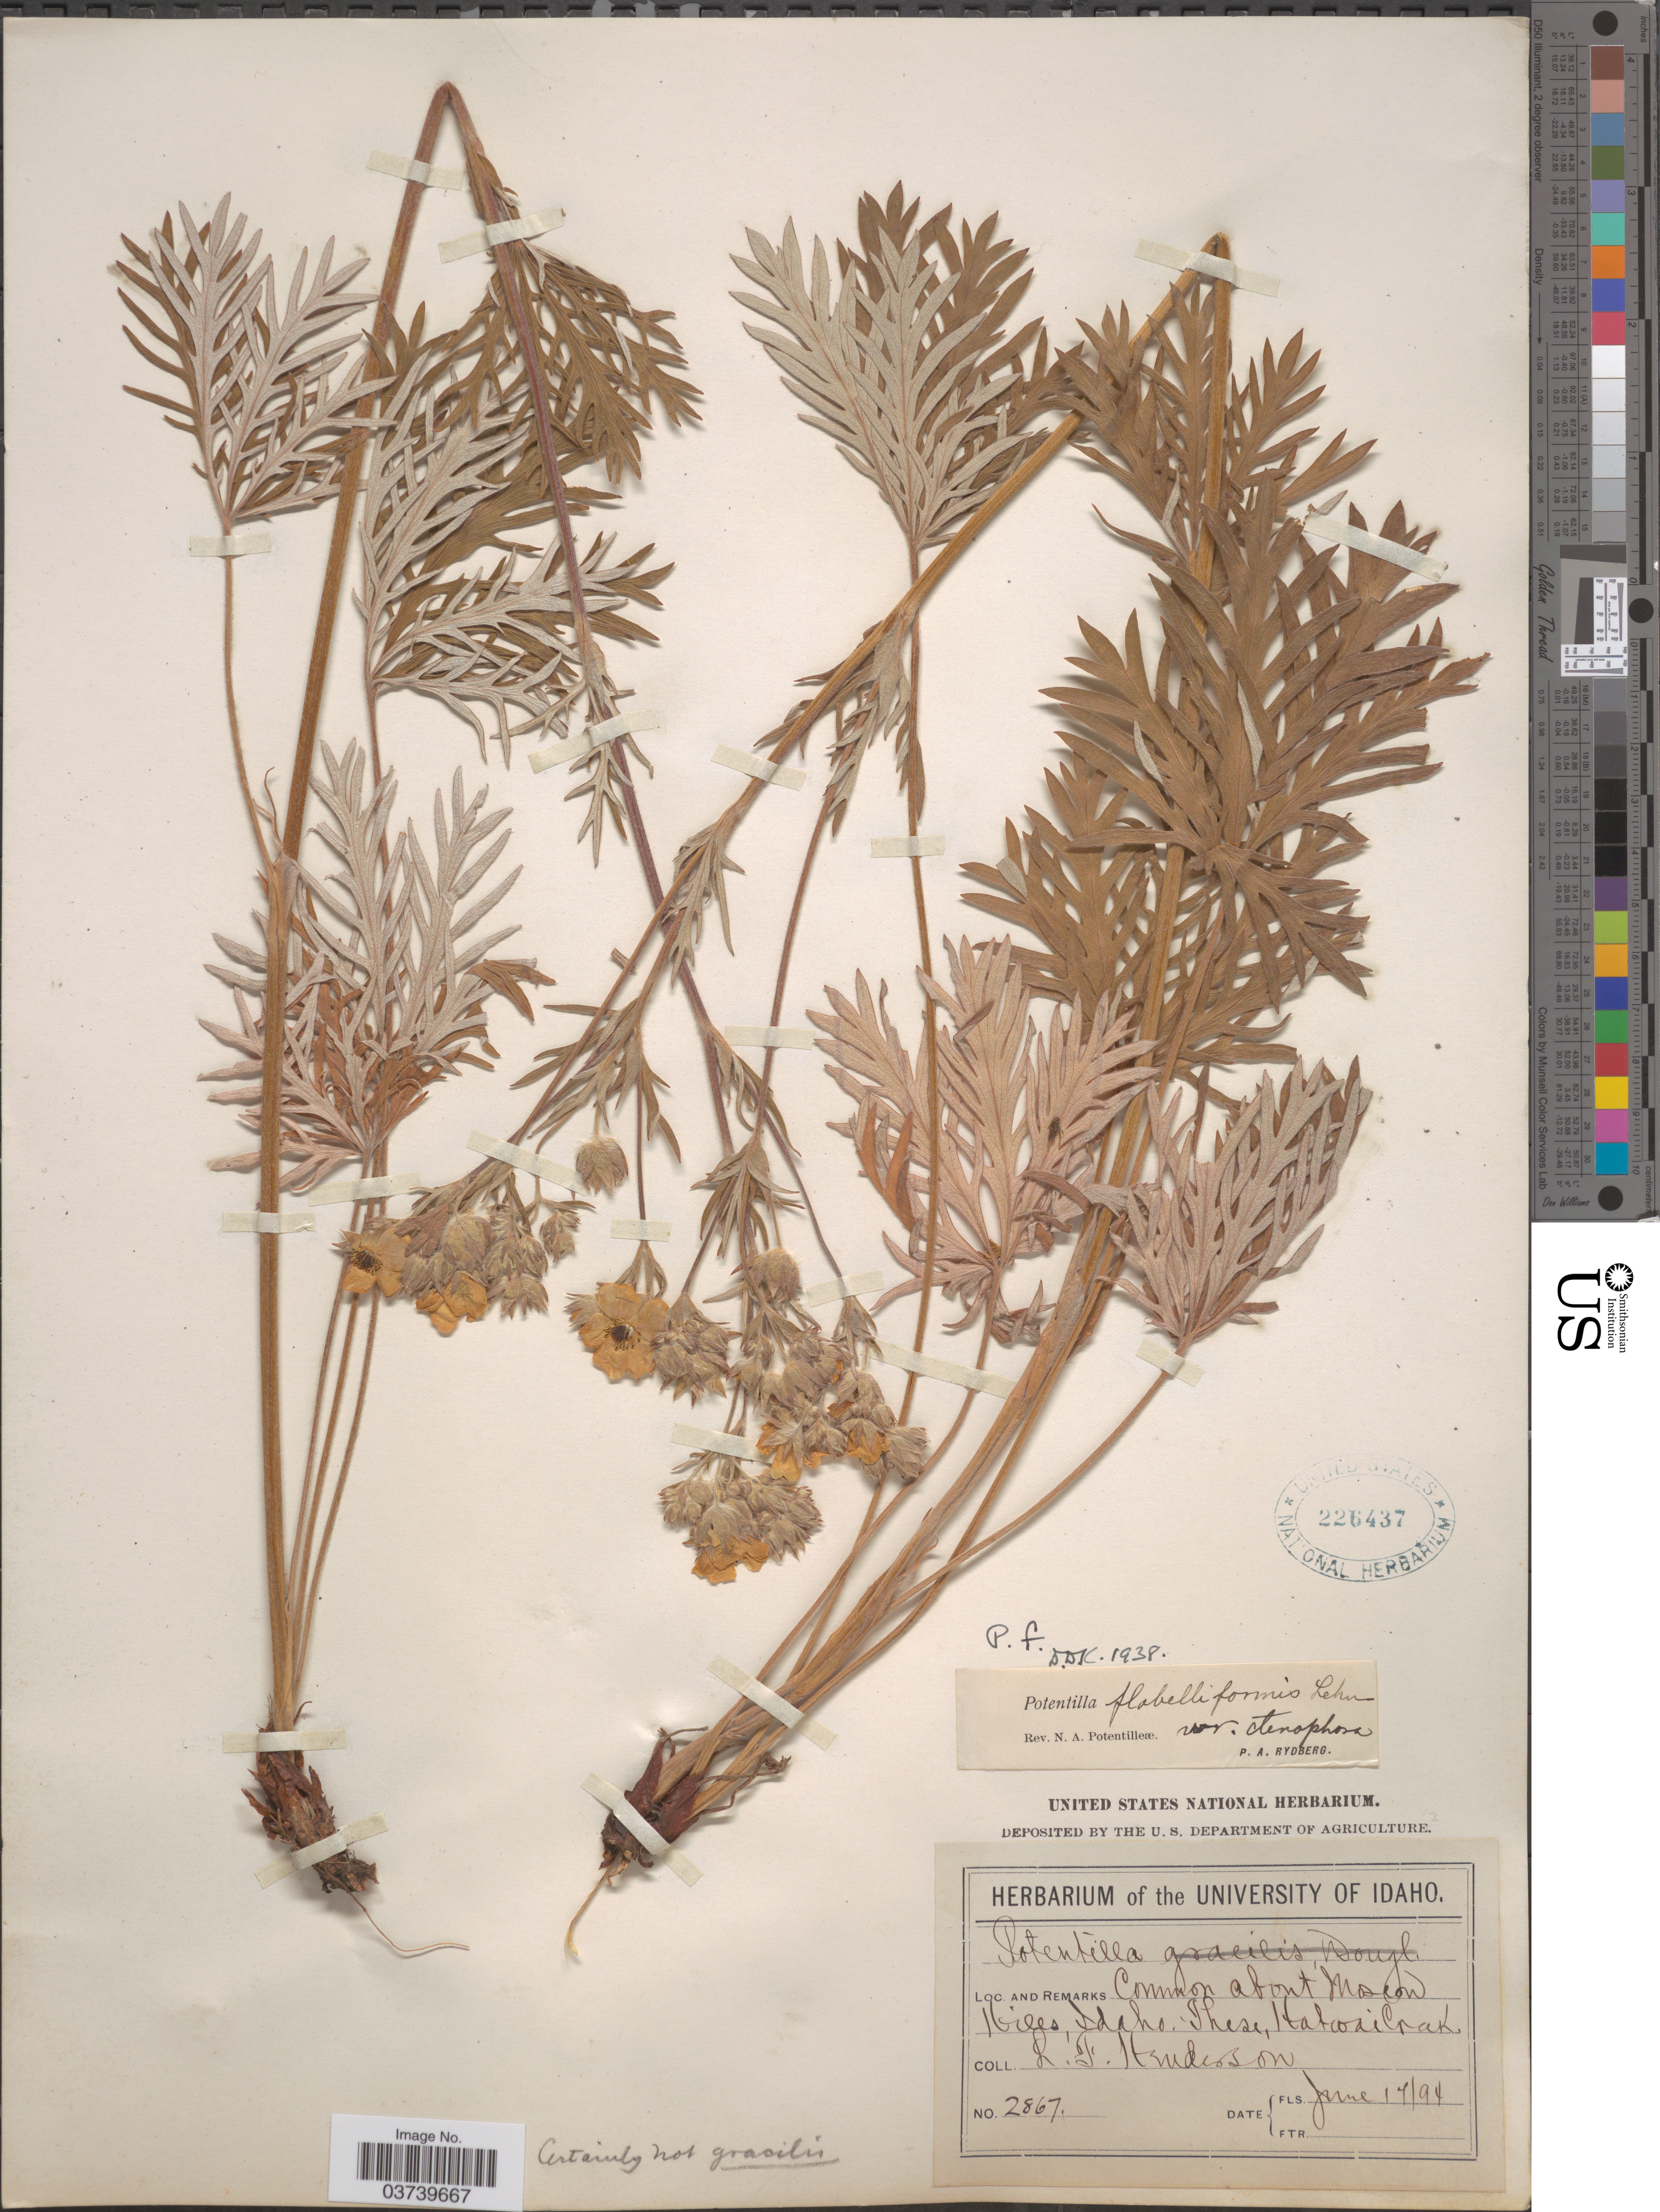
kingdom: Plantae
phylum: Tracheophyta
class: Magnoliopsida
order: Rosales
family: Rosaceae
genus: Potentilla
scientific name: Potentilla gracilis var. flabelliformis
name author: (Lehm.) Nutt.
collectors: L. Henderson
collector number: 2867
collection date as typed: Transcribed d/m/y: 17/6/94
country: United States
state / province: Idaho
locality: Common about Moscow Hills, Idaho. These, Hatwai Creek.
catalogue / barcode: US 226437